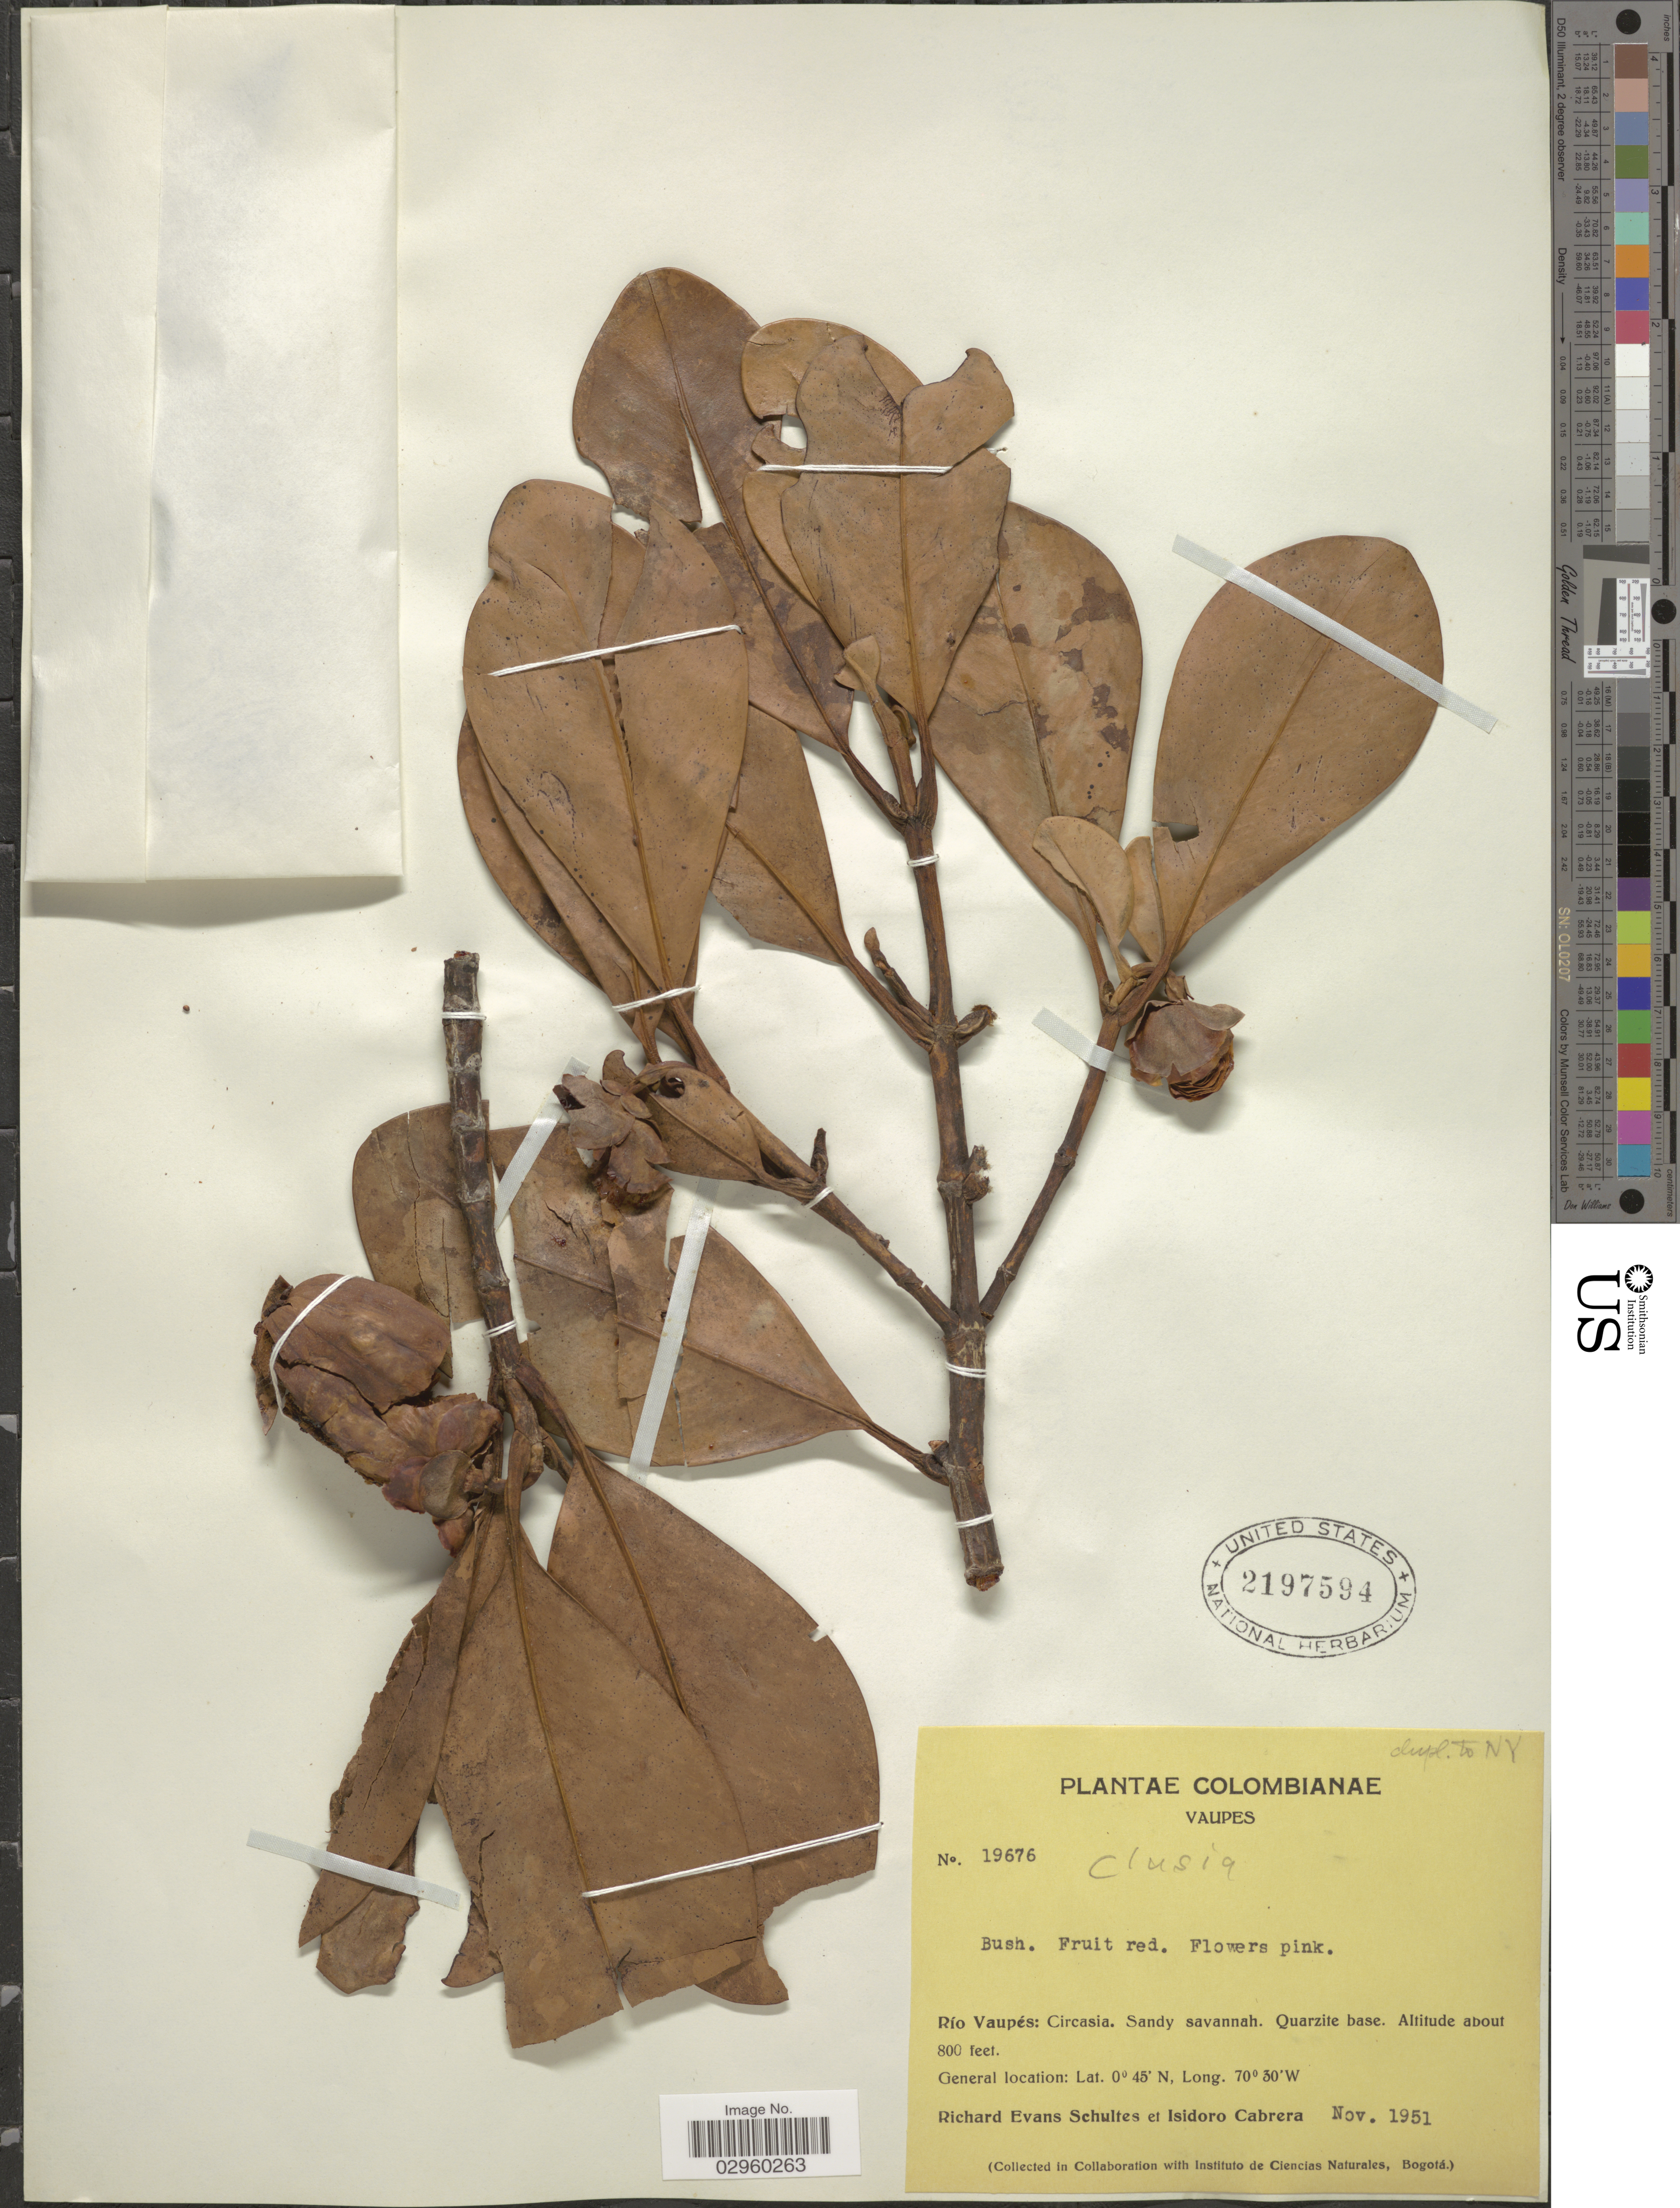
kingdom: Plantae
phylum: Tracheophyta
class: Magnoliopsida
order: Malpighiales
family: Clusiaceae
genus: Clusia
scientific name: Clusia sp.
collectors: R. E. Schultes & I. Cabrera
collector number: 19676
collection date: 1951-11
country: Colombia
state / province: Vaupés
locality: Río Vaupés: Circasia.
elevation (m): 244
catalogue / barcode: US 2197594